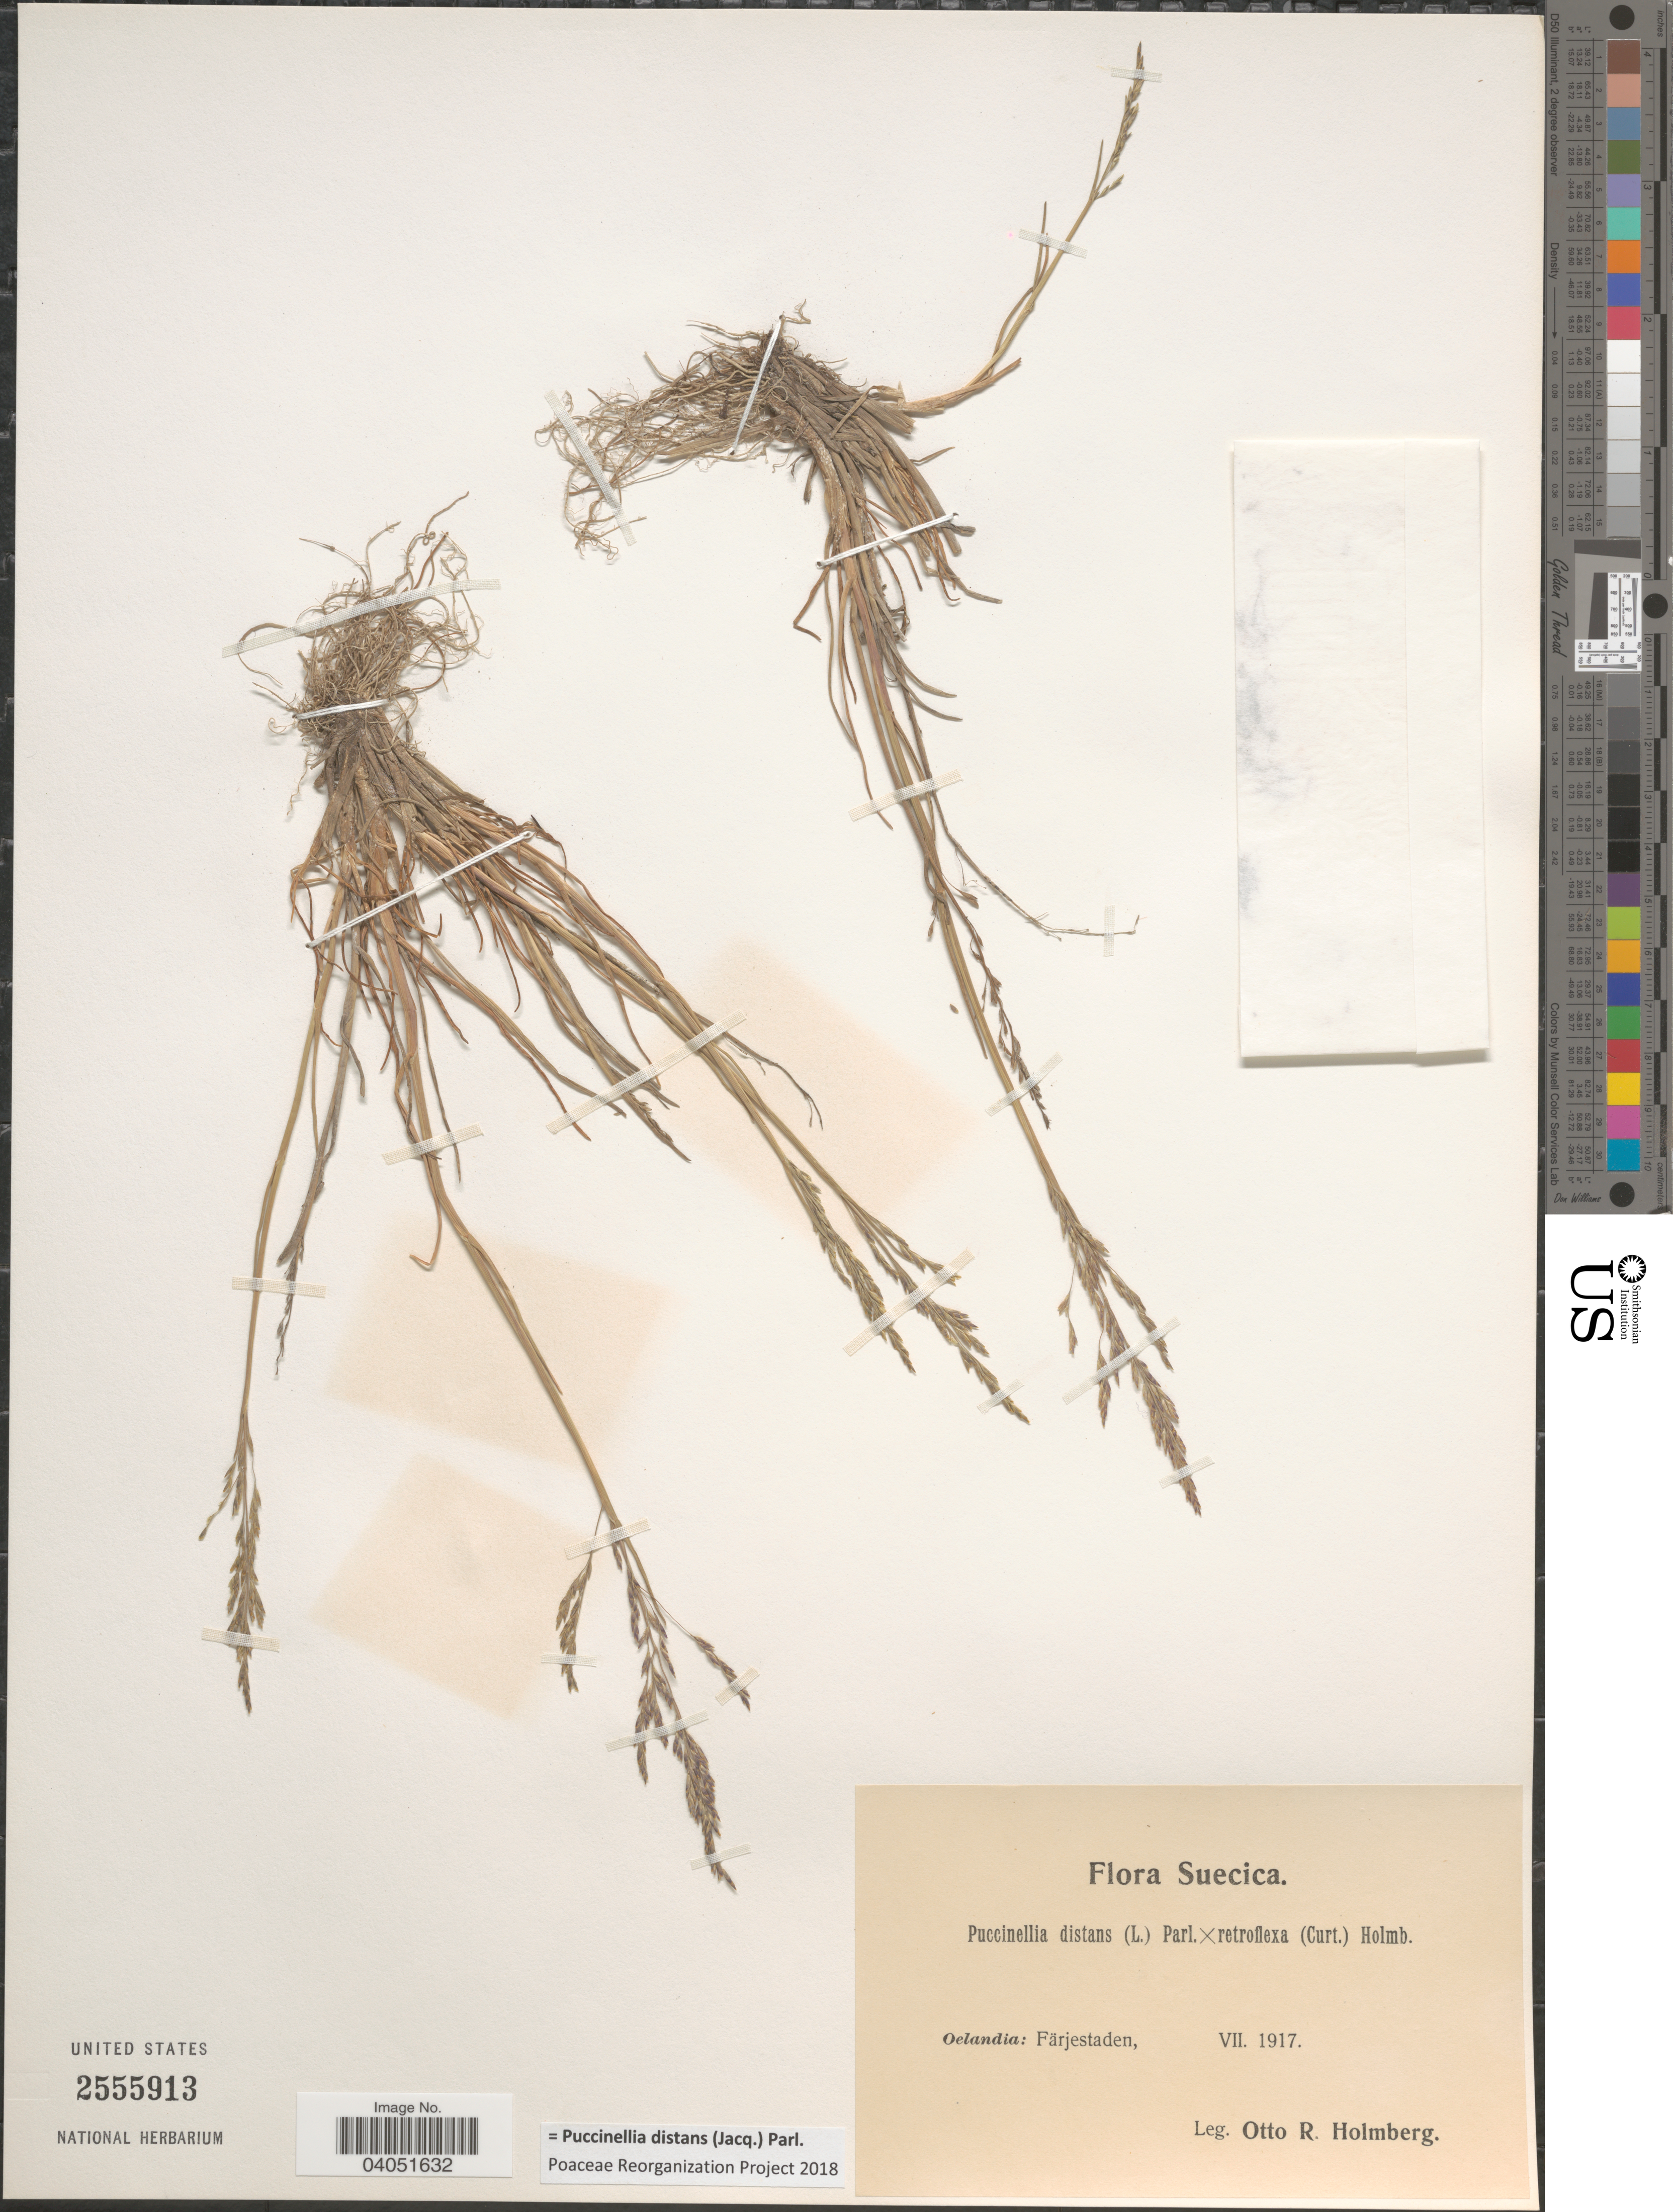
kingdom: Plantae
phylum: Tracheophyta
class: Liliopsida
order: Poales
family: Poaceae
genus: Puccinellia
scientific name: Puccinellia distans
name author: (Jacq.) Parl.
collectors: O. Holmberg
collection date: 1917-07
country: Sweden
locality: Suecica. Oelandia: Färjestaden.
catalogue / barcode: US 2555913